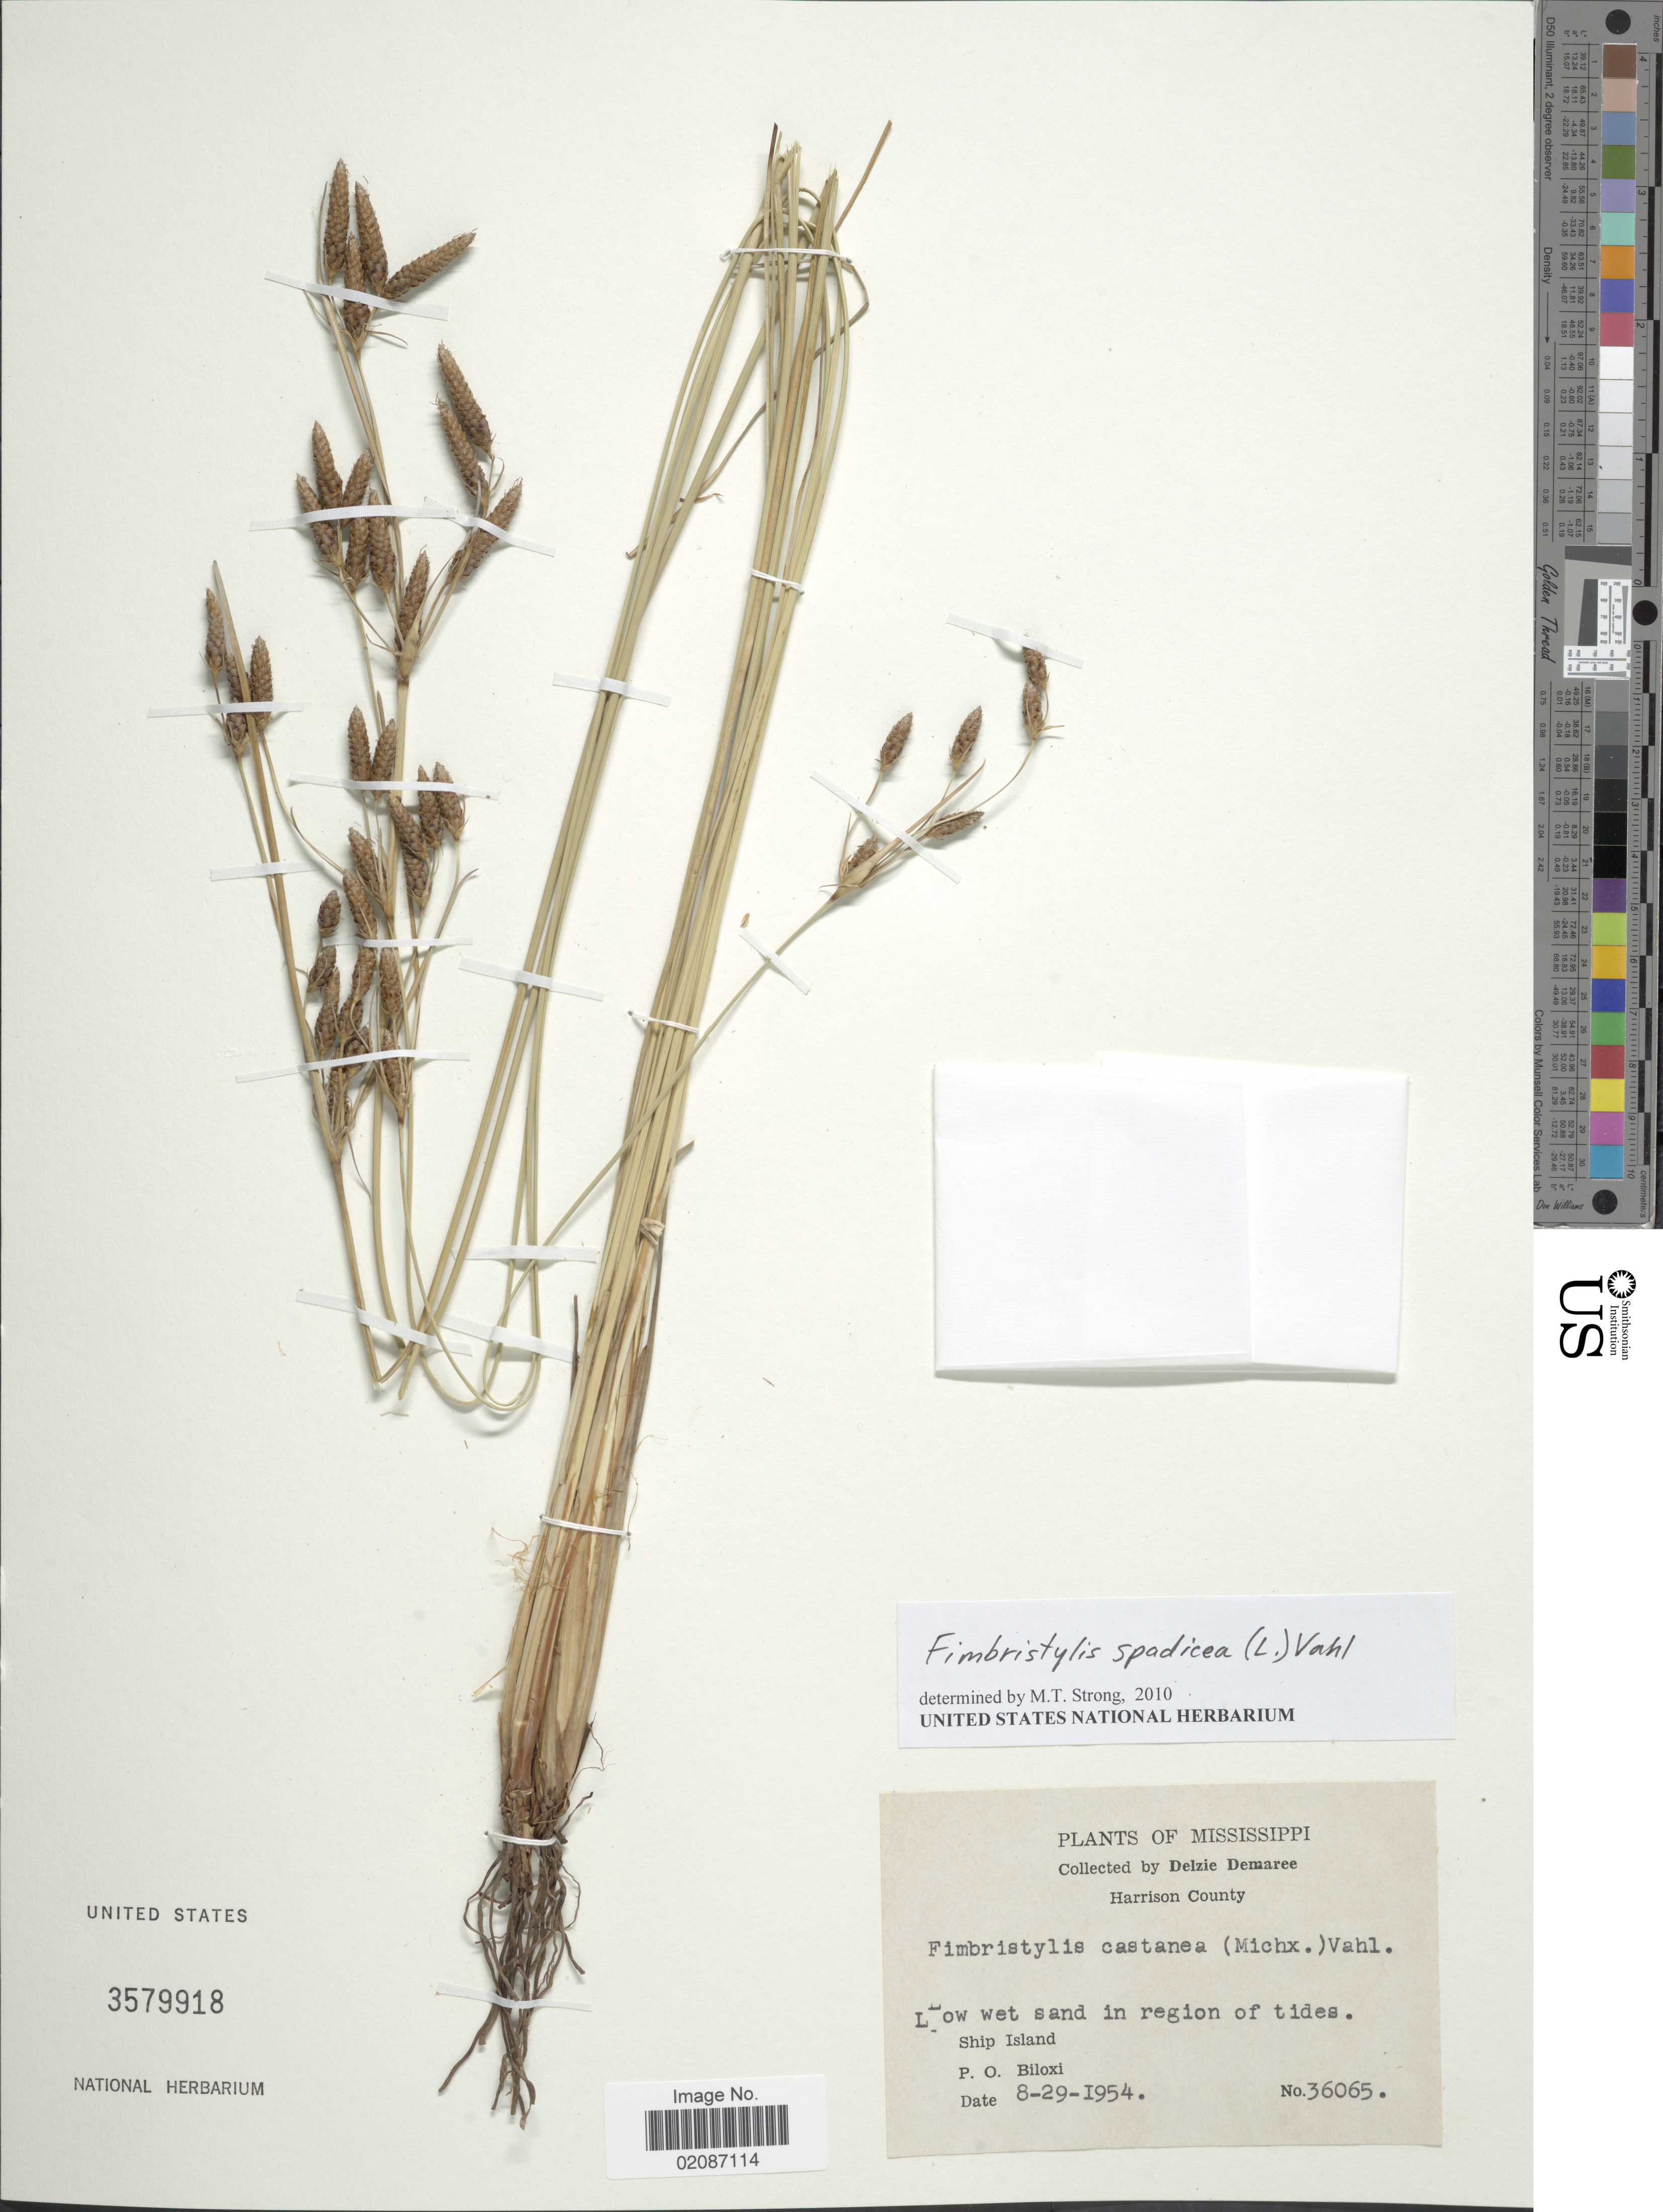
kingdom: Plantae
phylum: Tracheophyta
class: Liliopsida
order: Poales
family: Cyperaceae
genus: Fimbristylis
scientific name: Fimbristylis puberula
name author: (Michx.) Vahl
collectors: D. Demaree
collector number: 36065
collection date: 1954-08-29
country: United States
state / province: Mississippi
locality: Harrison County, Ship Island, P.O. Biloxi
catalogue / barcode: US 3579918